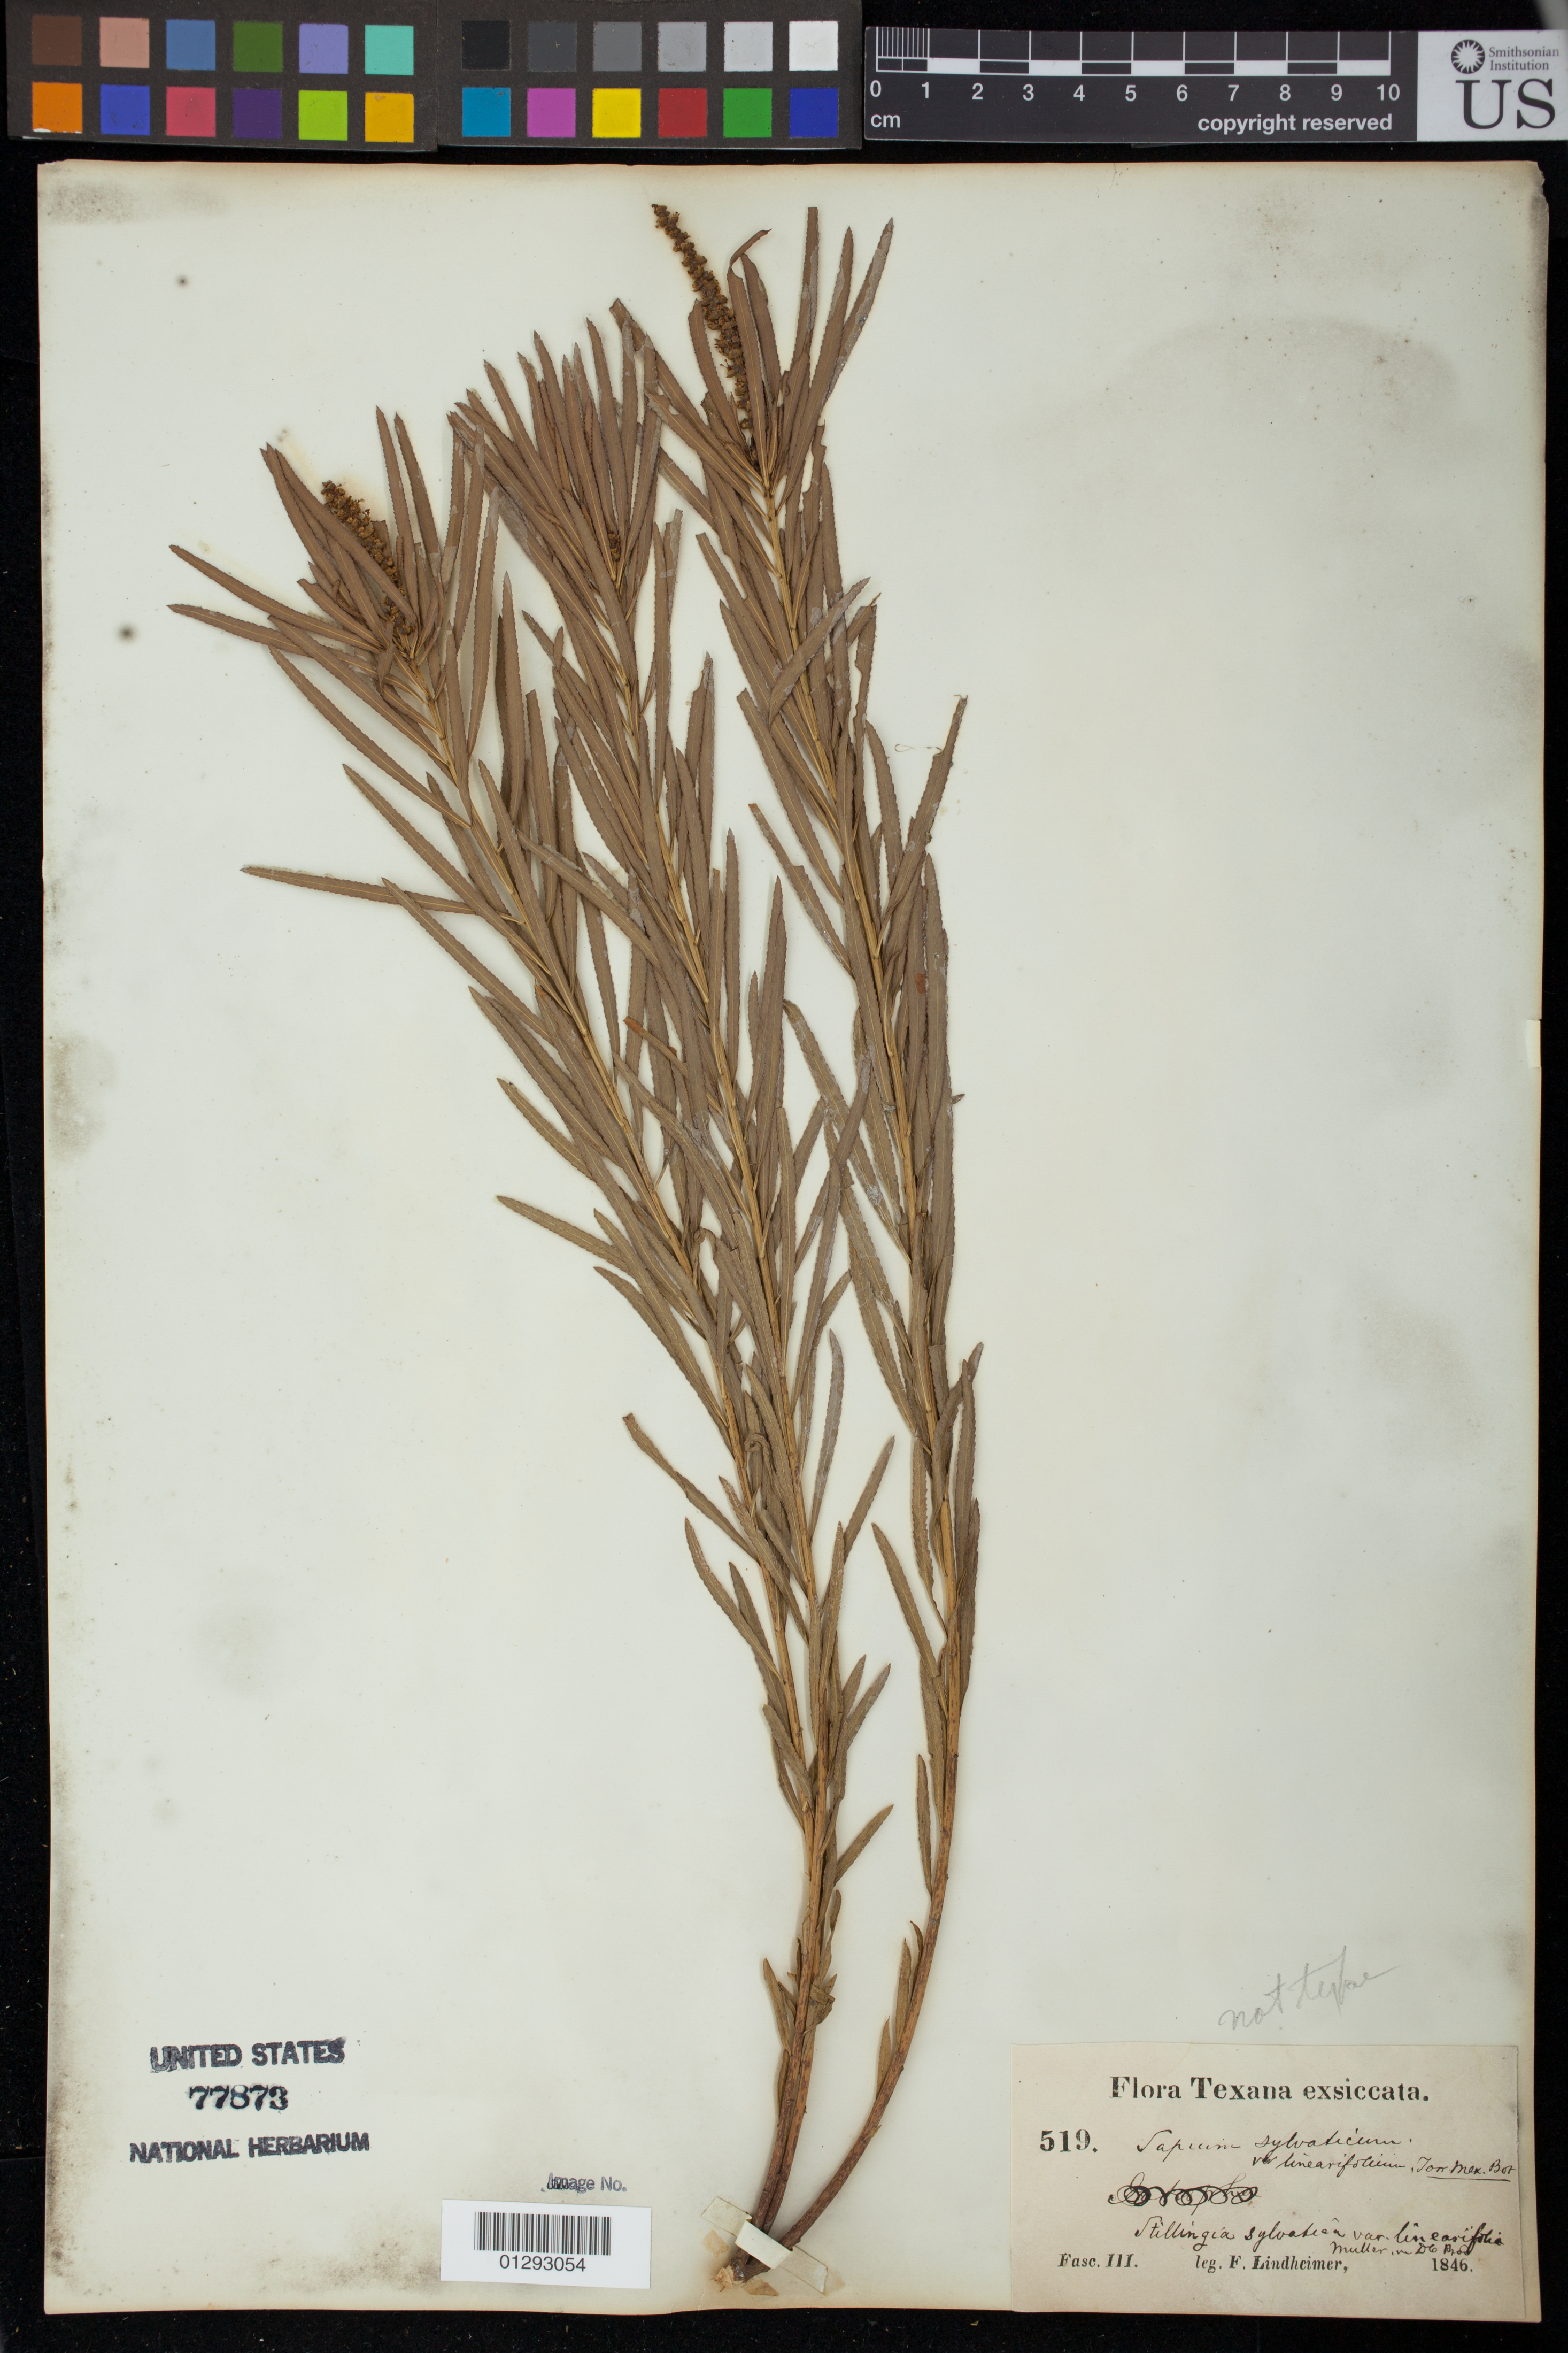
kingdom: Plantae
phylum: Tracheophyta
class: Magnoliopsida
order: Malpighiales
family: Euphorbiaceae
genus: Stillingia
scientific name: Stillingia texana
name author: I.M. Johnst.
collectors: F. Lindheimer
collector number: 519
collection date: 1846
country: United States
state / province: Texas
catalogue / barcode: US 77873